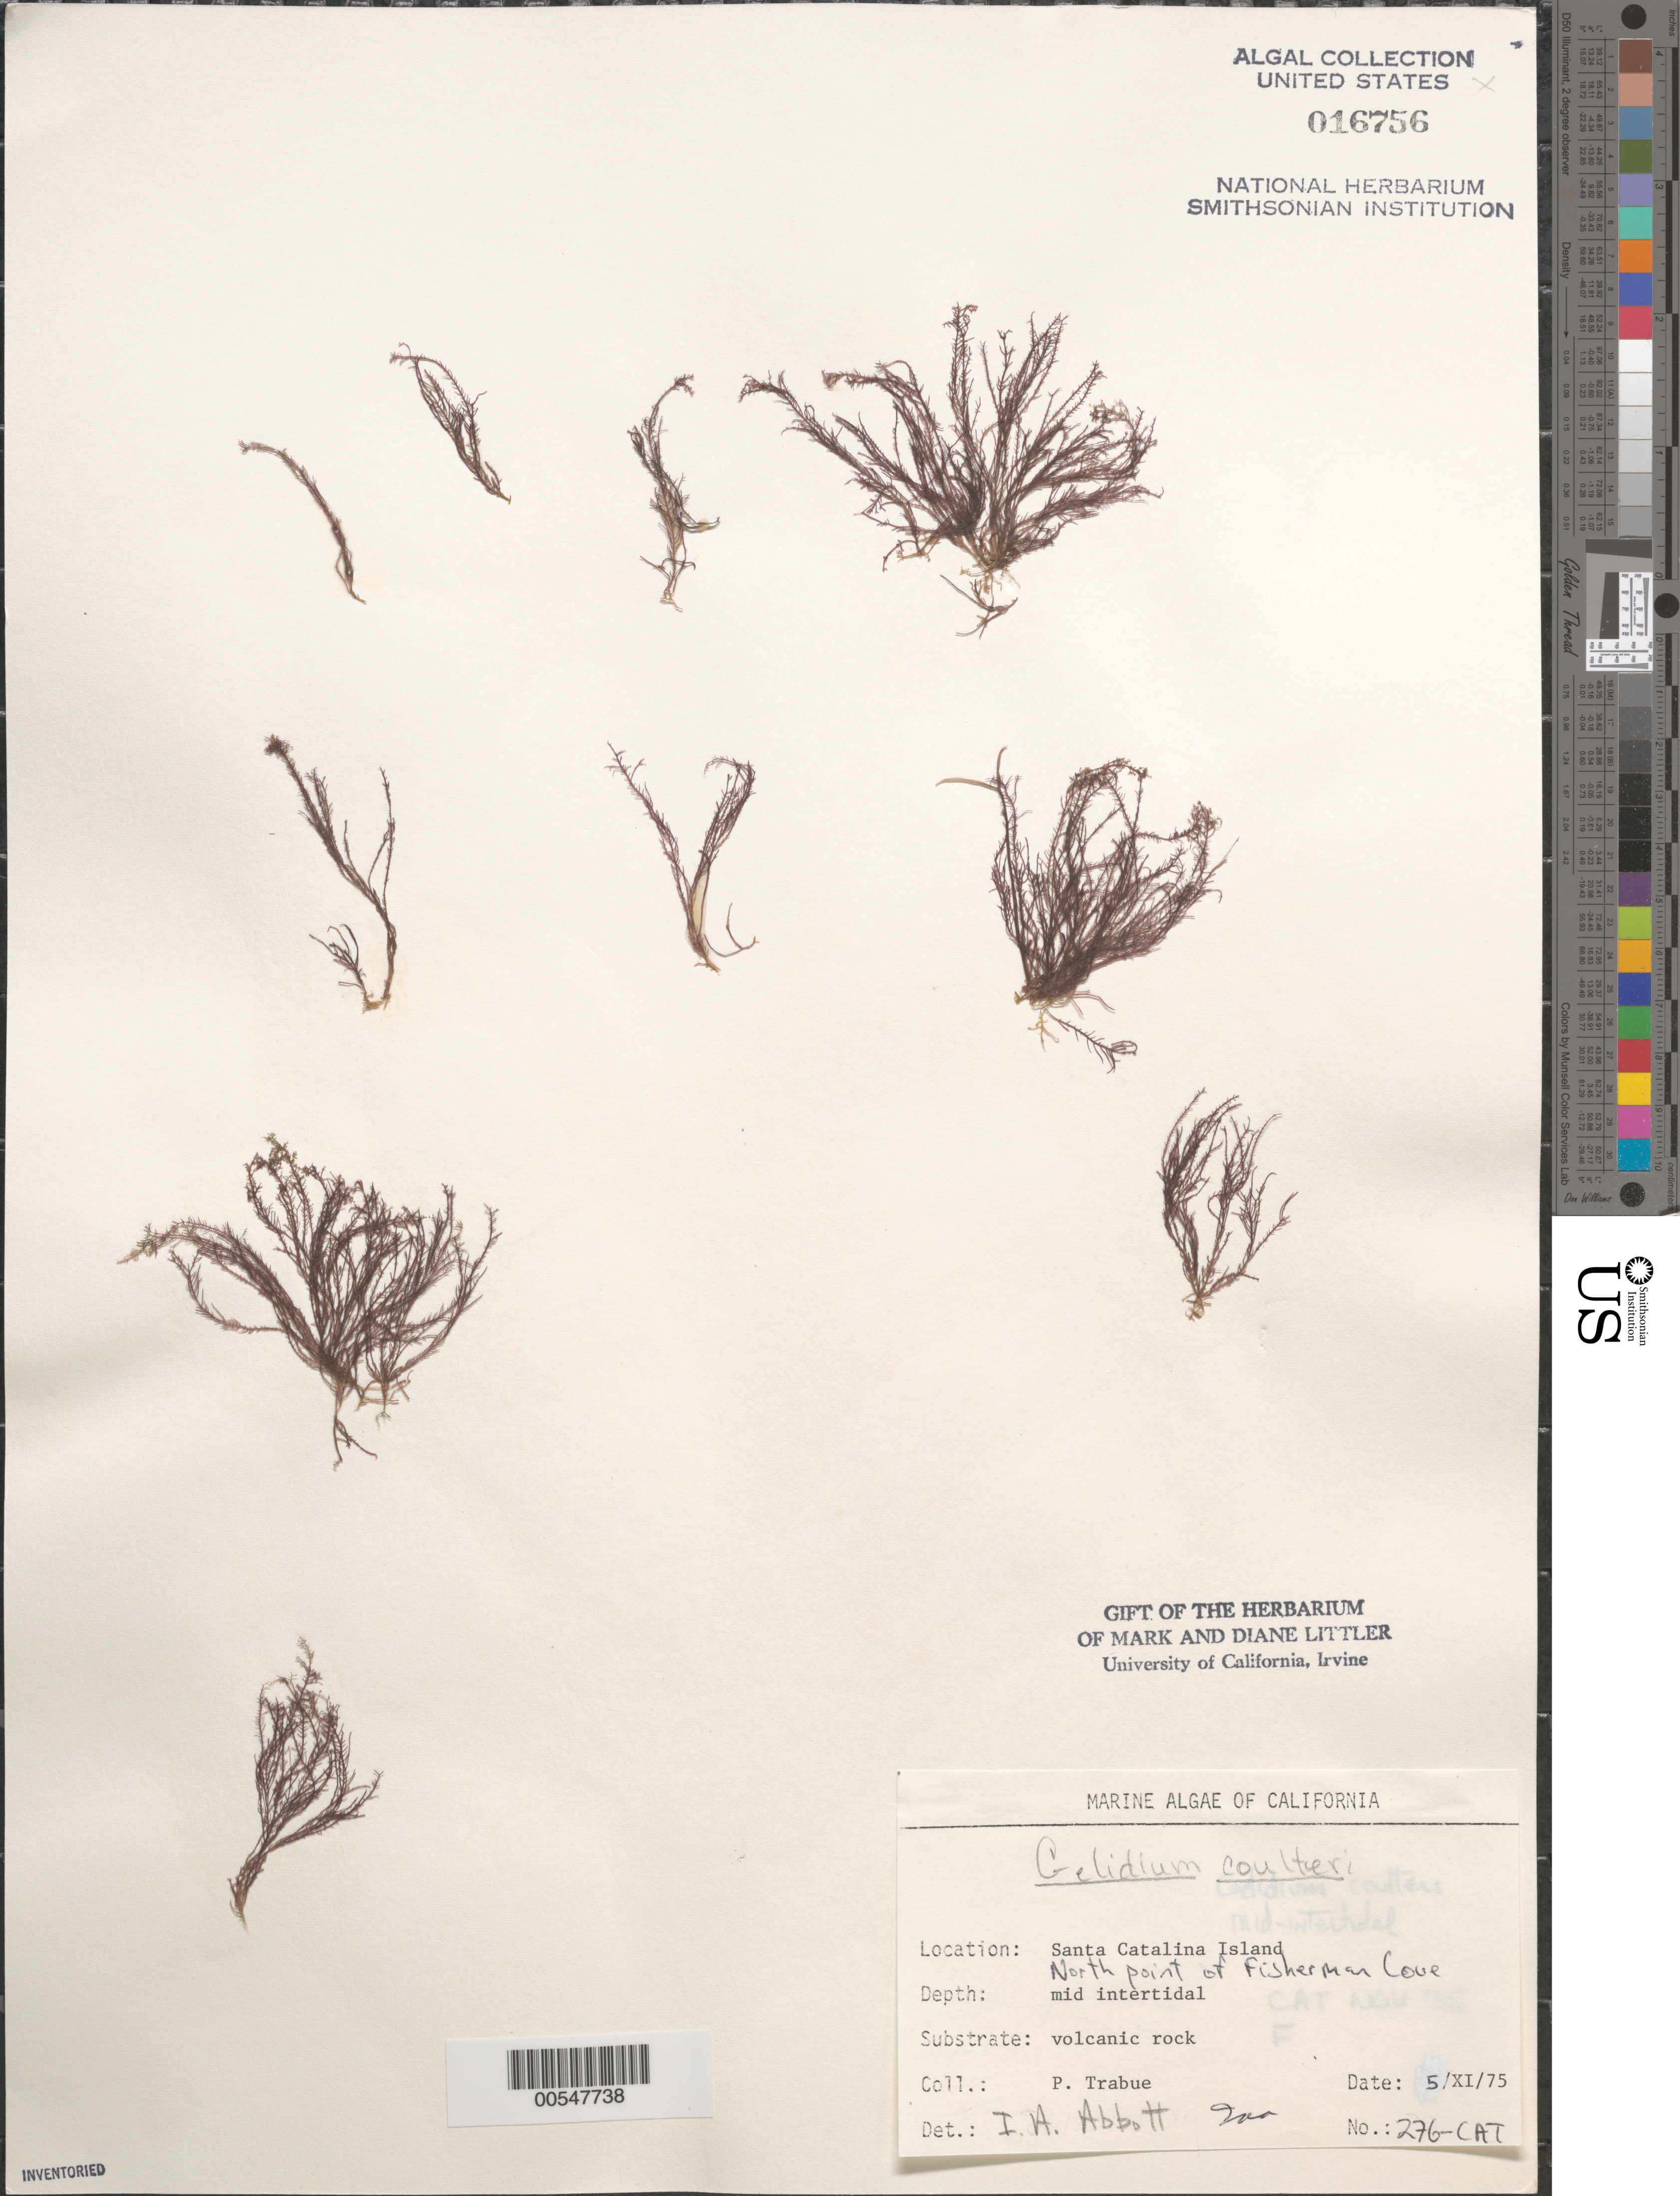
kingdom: Plantae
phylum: Rhodophyta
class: Florideophyceae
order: Gelidiales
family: Gelidiaceae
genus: Gelidium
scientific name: Gelidium coulteri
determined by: Abbott, Isabella A.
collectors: P. J. Trabue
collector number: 276-cat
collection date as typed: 05 Nov 1975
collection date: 1975-11-05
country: United States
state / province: California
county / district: Los Angeles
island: Santa Catalina Island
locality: Fishermen Cove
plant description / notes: BLM-SOCALBIGHT Rocky Intertidal Survey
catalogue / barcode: US 16756